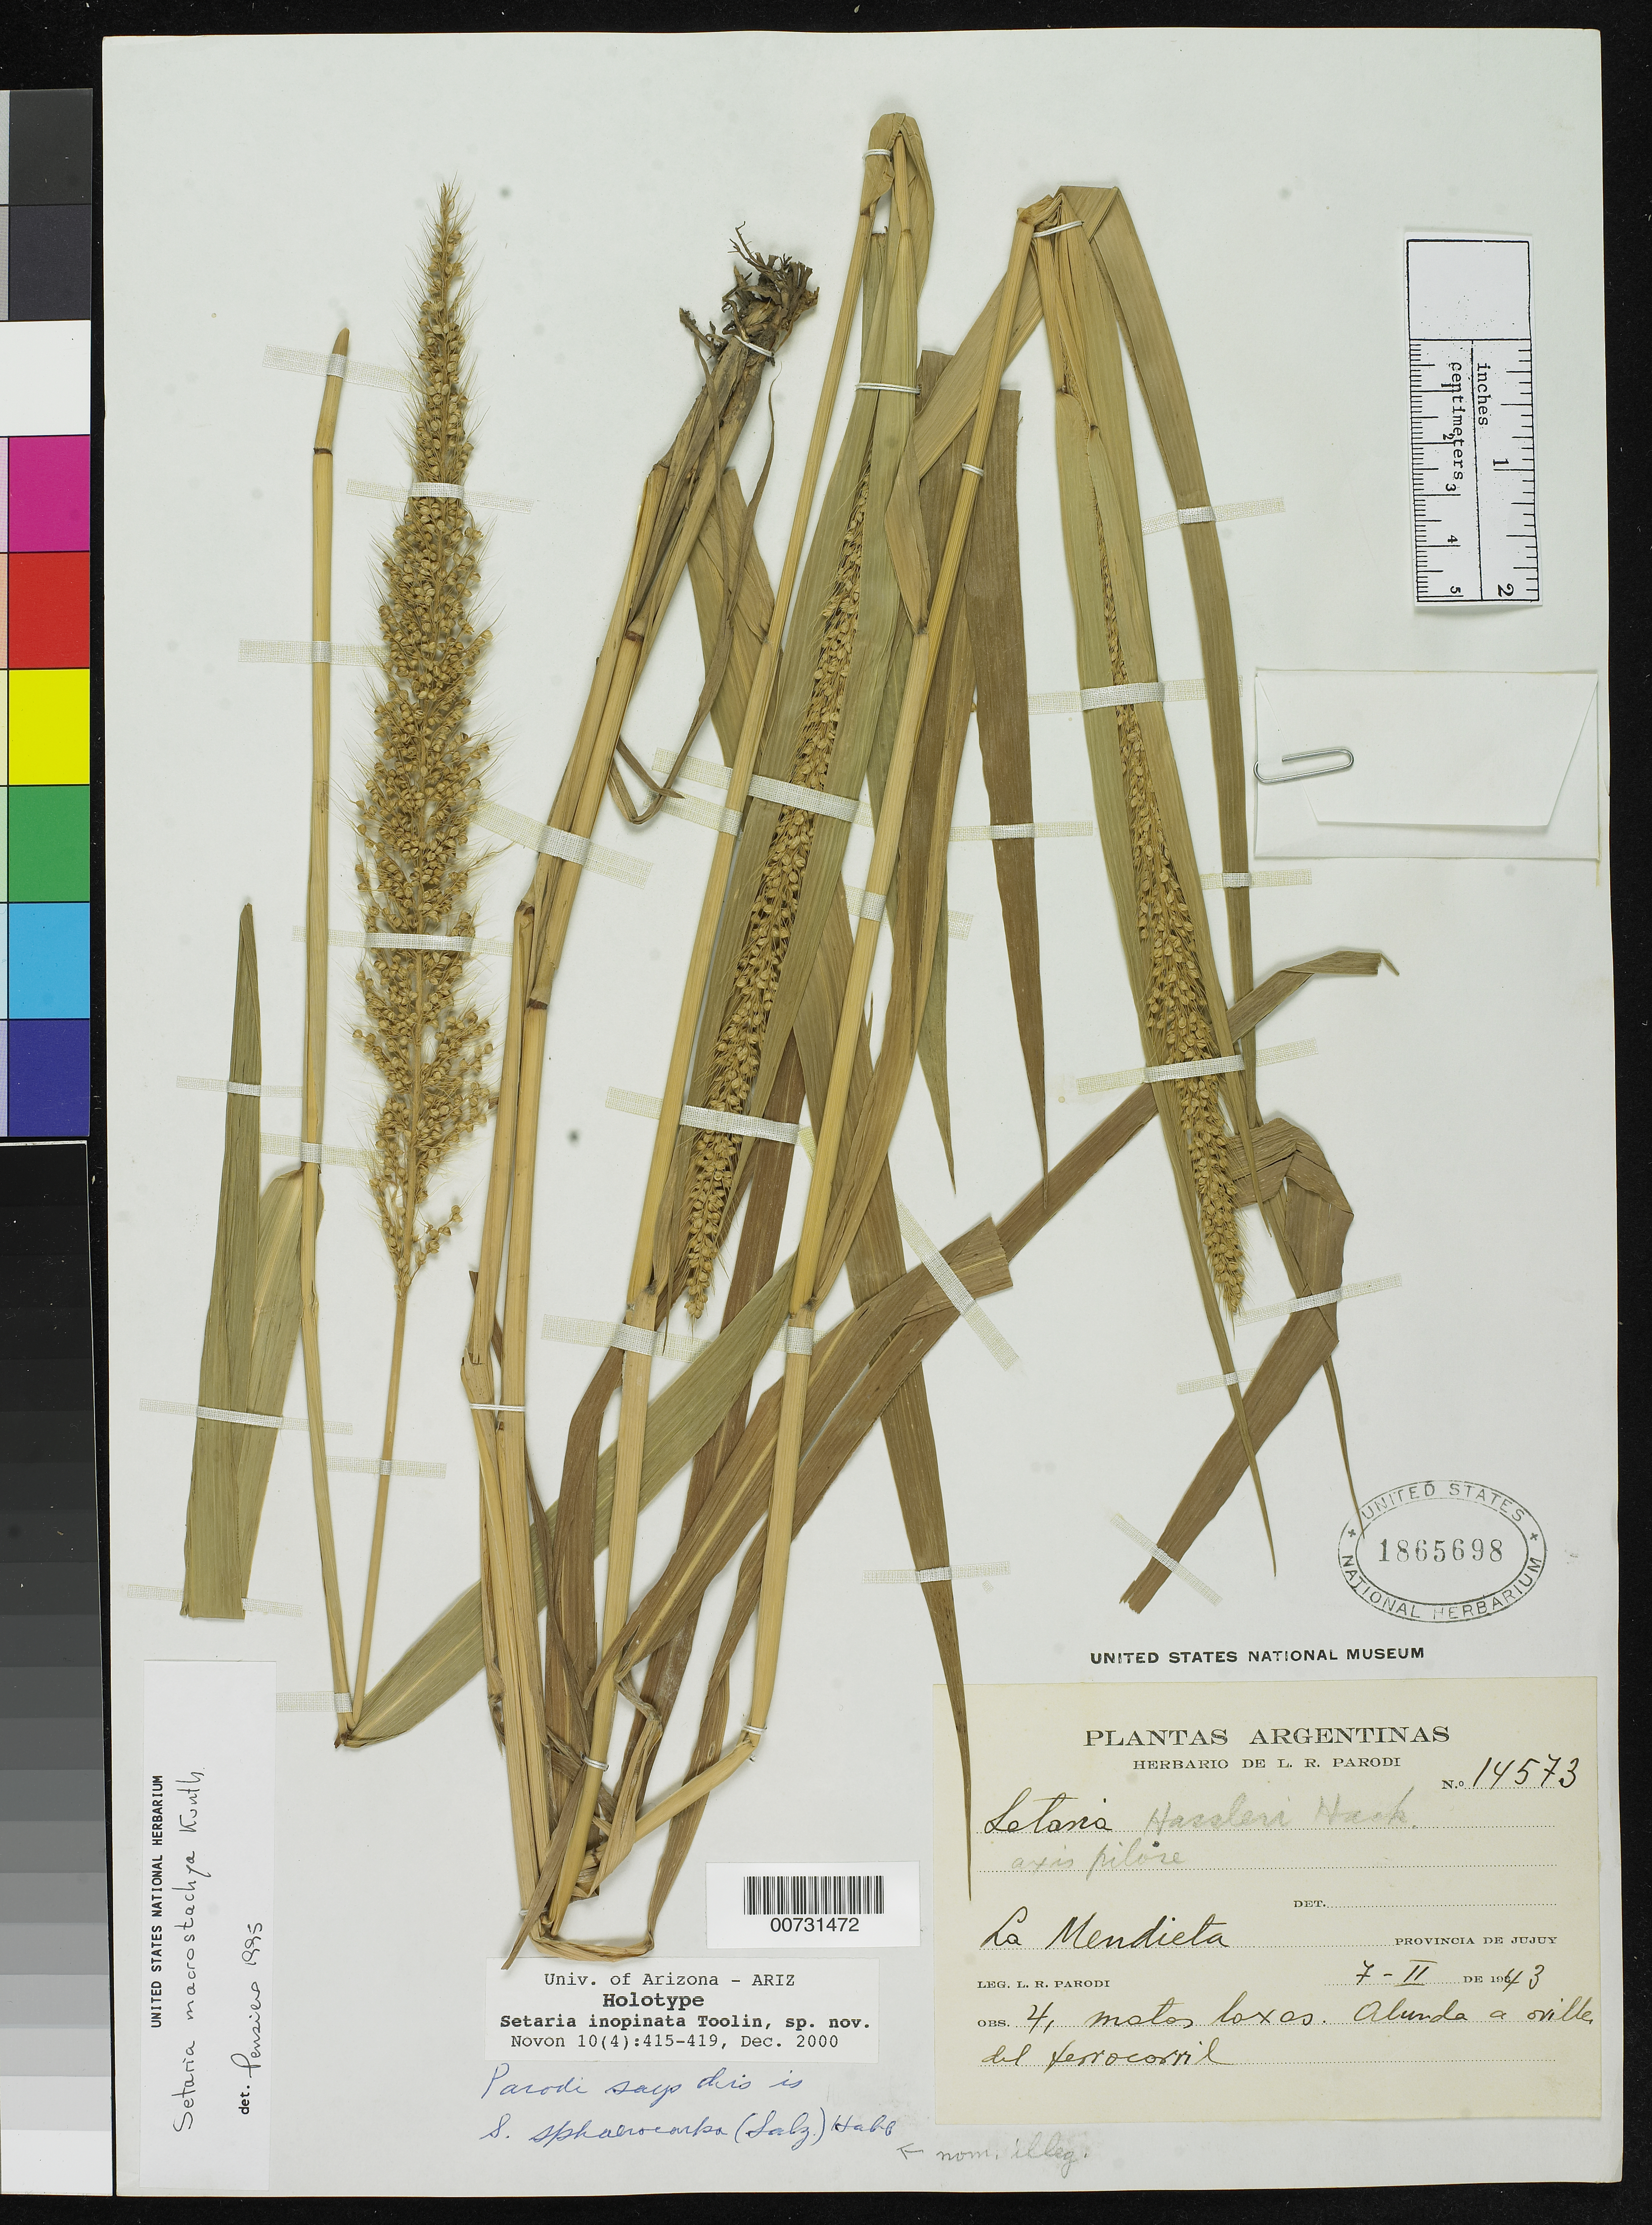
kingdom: Plantae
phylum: Tracheophyta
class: Liliopsida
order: Poales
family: Poaceae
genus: Setaria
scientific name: Setaria inopinata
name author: Toolin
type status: Holotype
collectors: L. R. Parodi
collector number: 14573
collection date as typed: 07 Feb 1943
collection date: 1943-02-07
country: Argentina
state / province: Jujuy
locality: La Mendieta, provincia de Jujuy.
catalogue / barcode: US 1865698